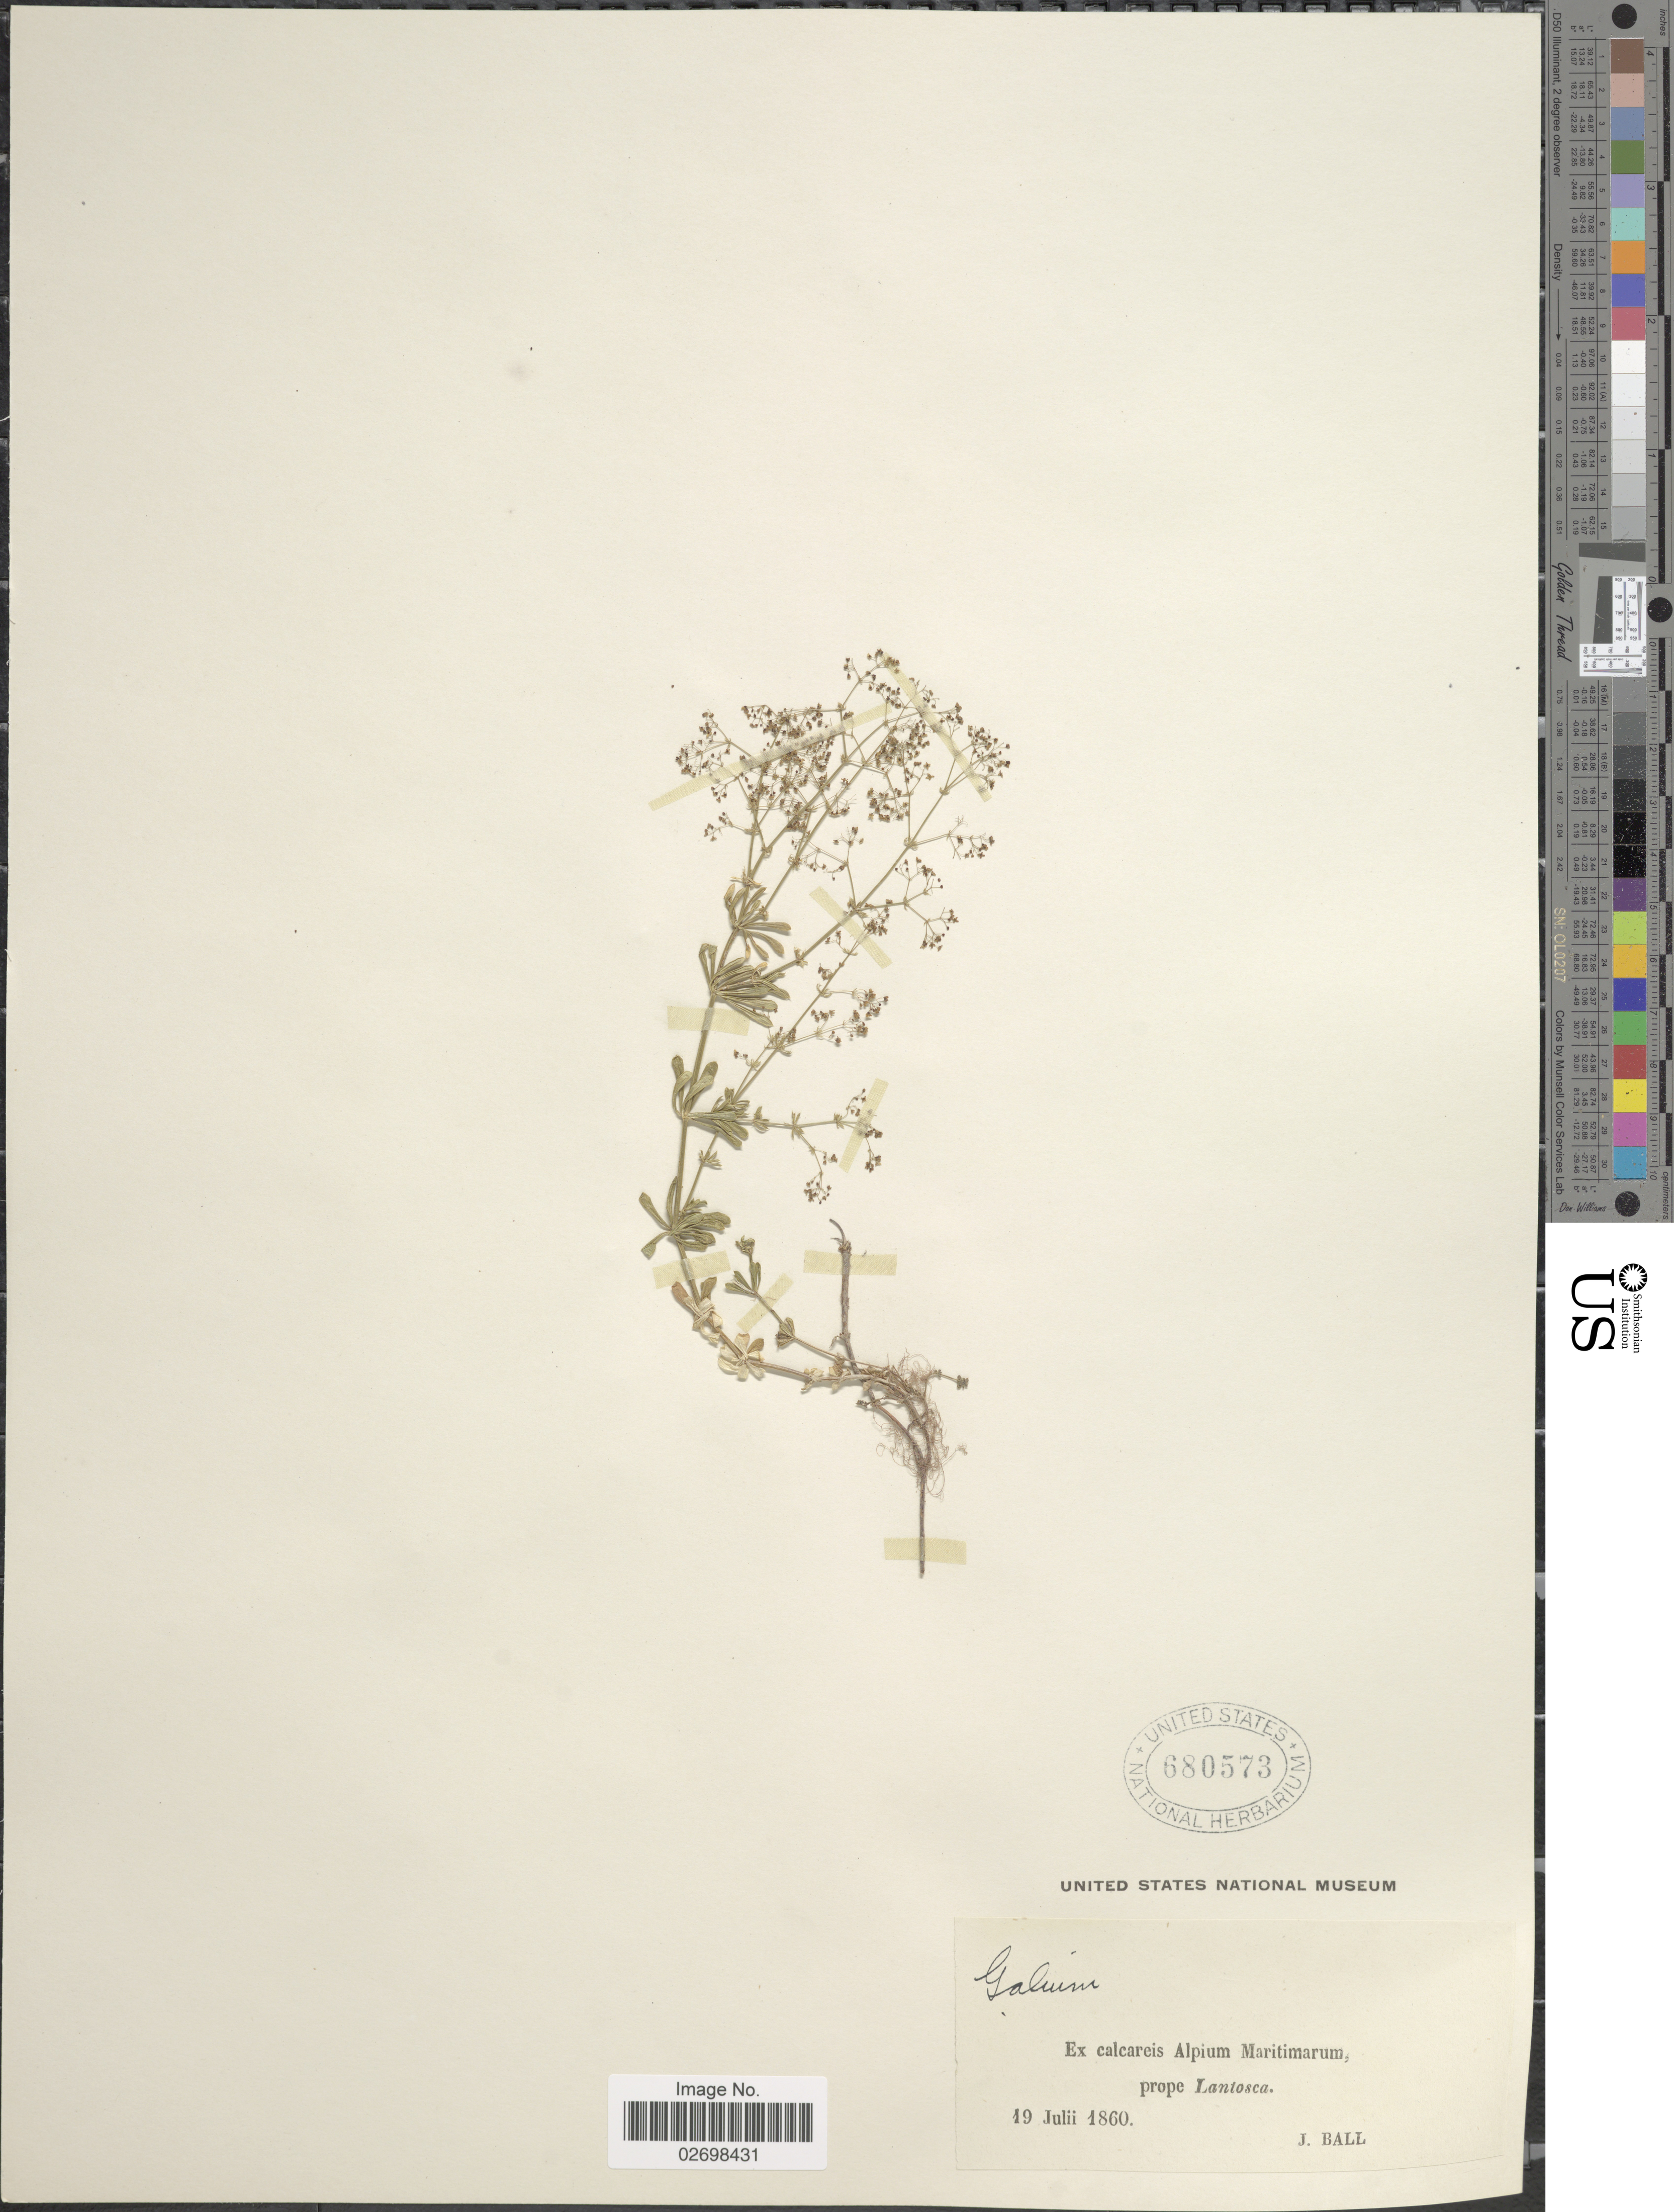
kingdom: Plantae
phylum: Tracheophyta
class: Magnoliopsida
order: Gentianales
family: Rubiaceae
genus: Galium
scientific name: Galium sp.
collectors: J. Ball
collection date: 1860-07-19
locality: Calcareis Alpium Maritimarum, prope Laniosca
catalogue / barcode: US 680573